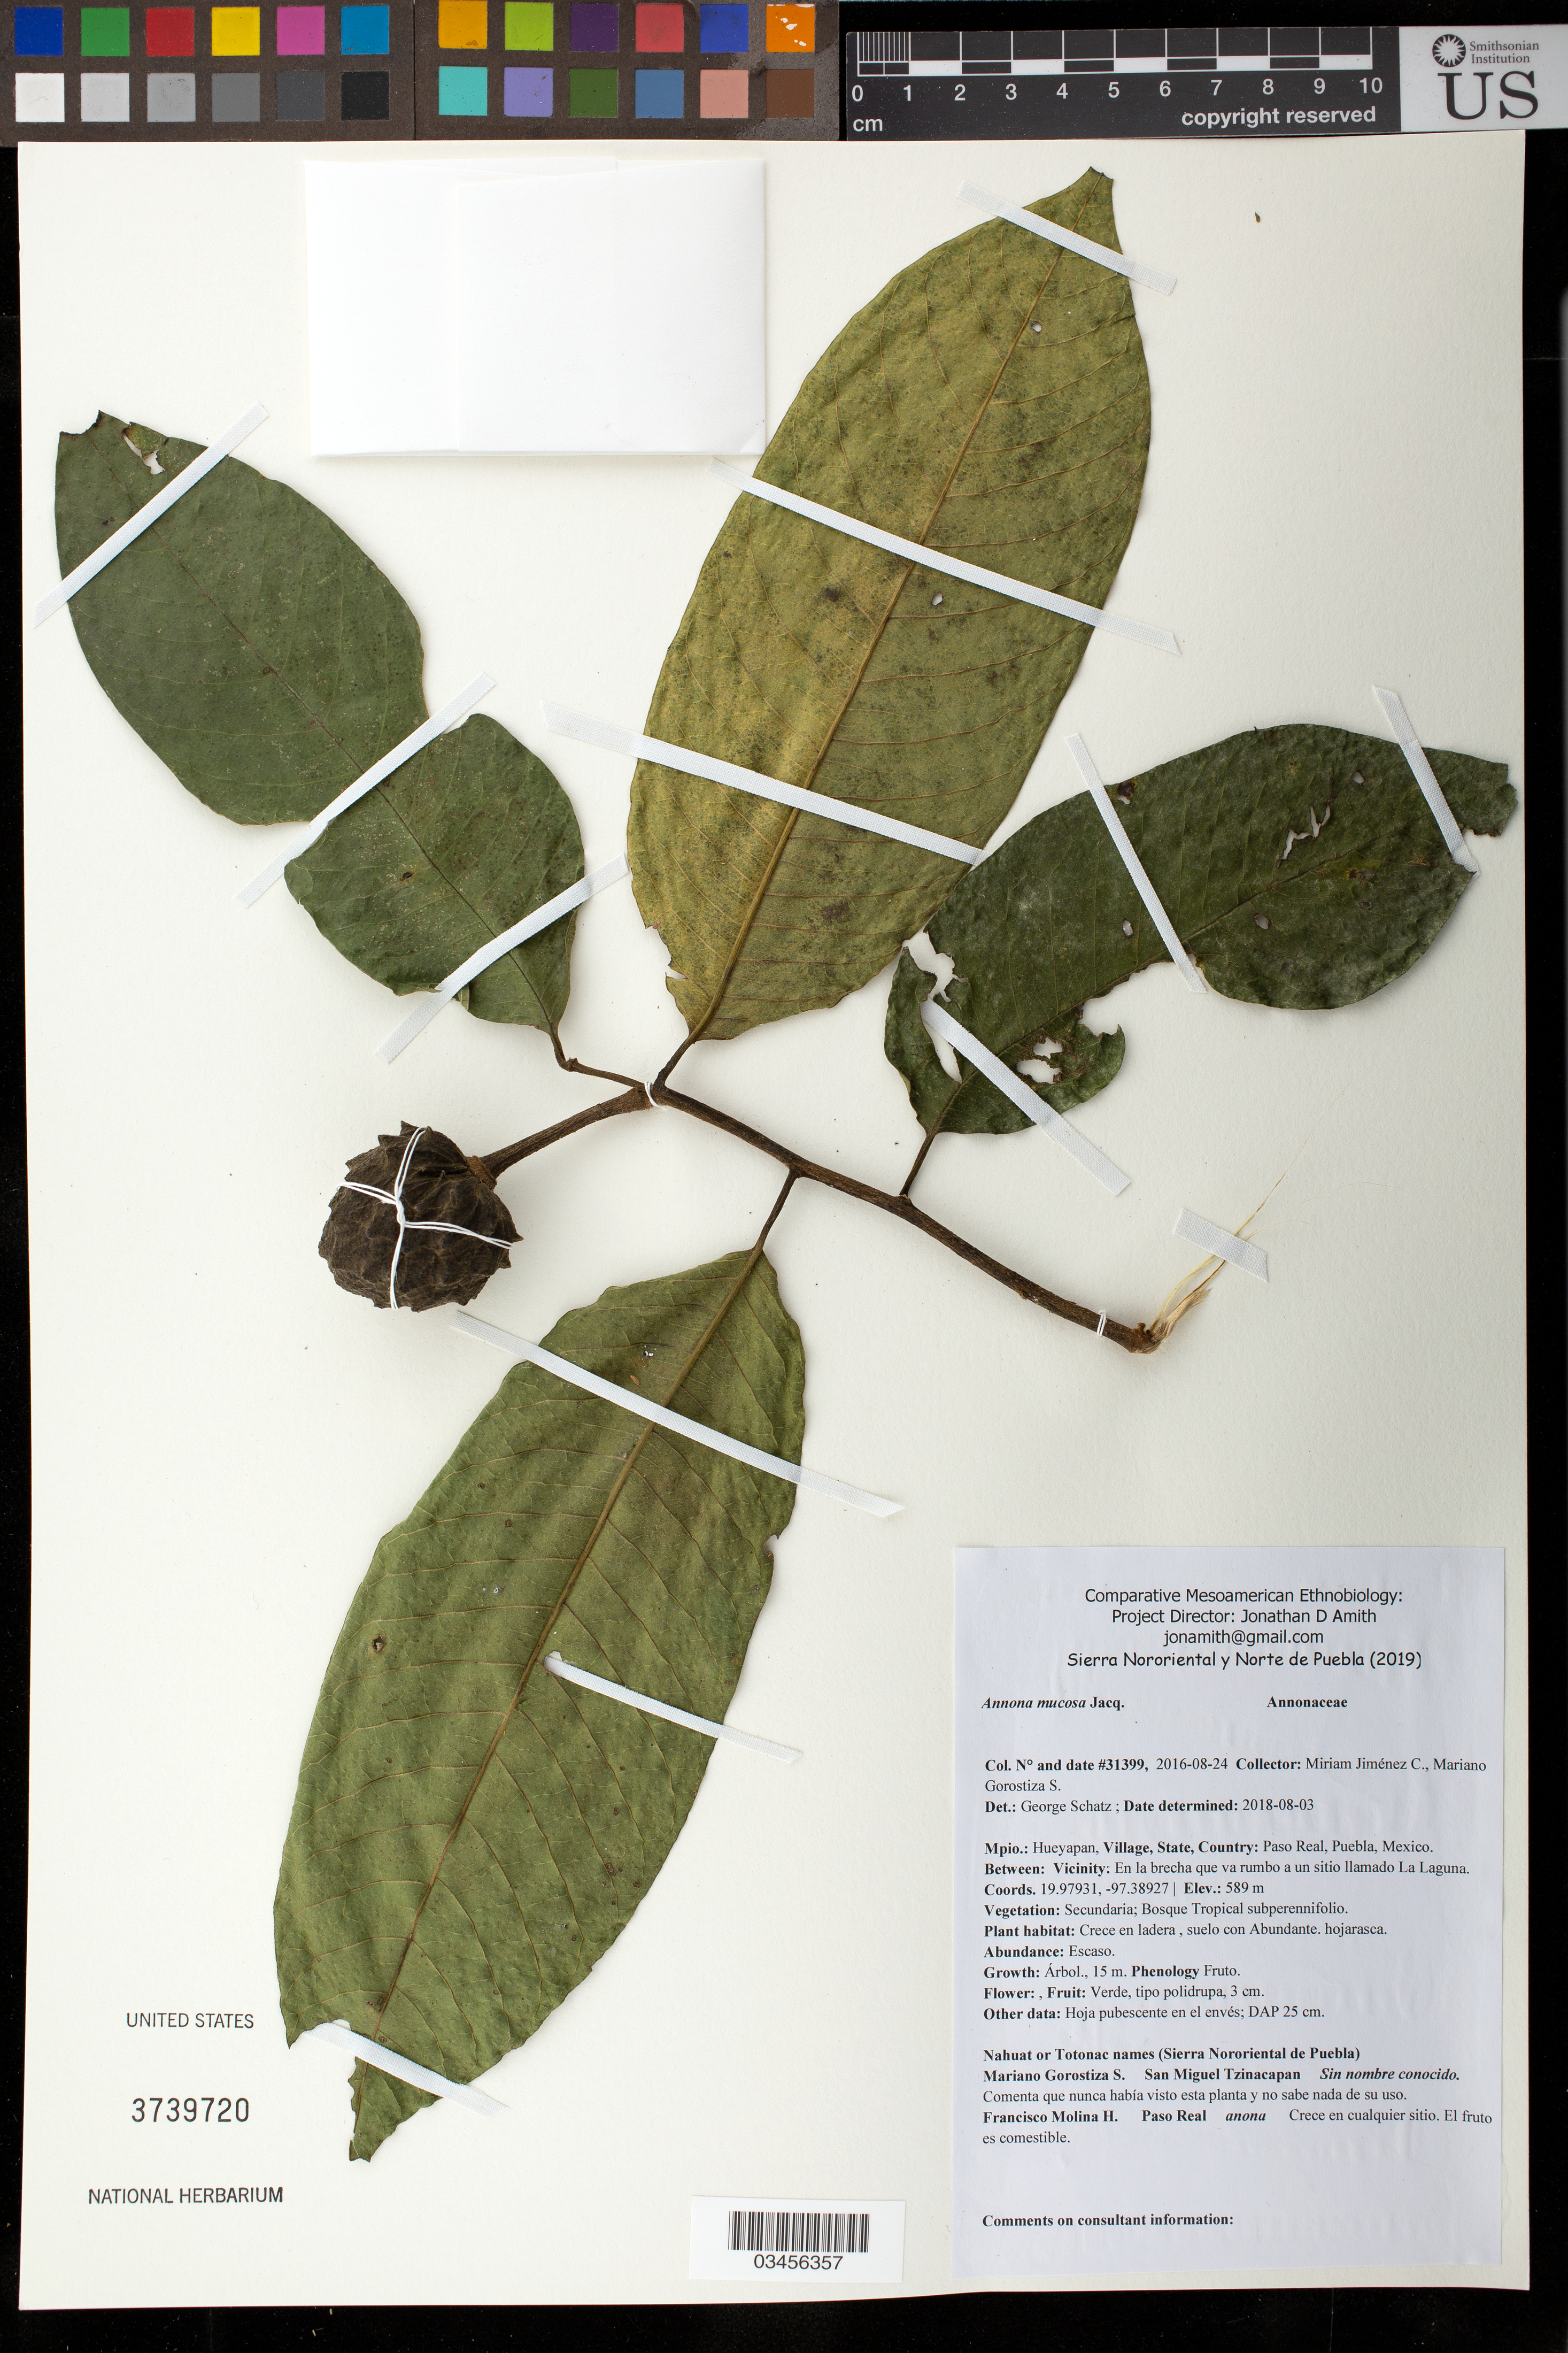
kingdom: Plantae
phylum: Tracheophyta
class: Magnoliopsida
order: Magnoliales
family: Annonaceae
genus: Annona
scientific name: Annona mucosa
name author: Jacq.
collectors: M. Jiménez Chimil & M. Gorostiza S.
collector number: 31399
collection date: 2016-08-24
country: México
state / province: Puebla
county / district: Hueyapan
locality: PUEBLO: Paso Real; LOCALIDAD EXACTA: En la brecha que va rumbo a un sitio llamado La Laguna.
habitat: Bosque Tropical subperennifolio | Crece en ladera, suelo con abundante hojarasca.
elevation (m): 589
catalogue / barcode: US 3739720